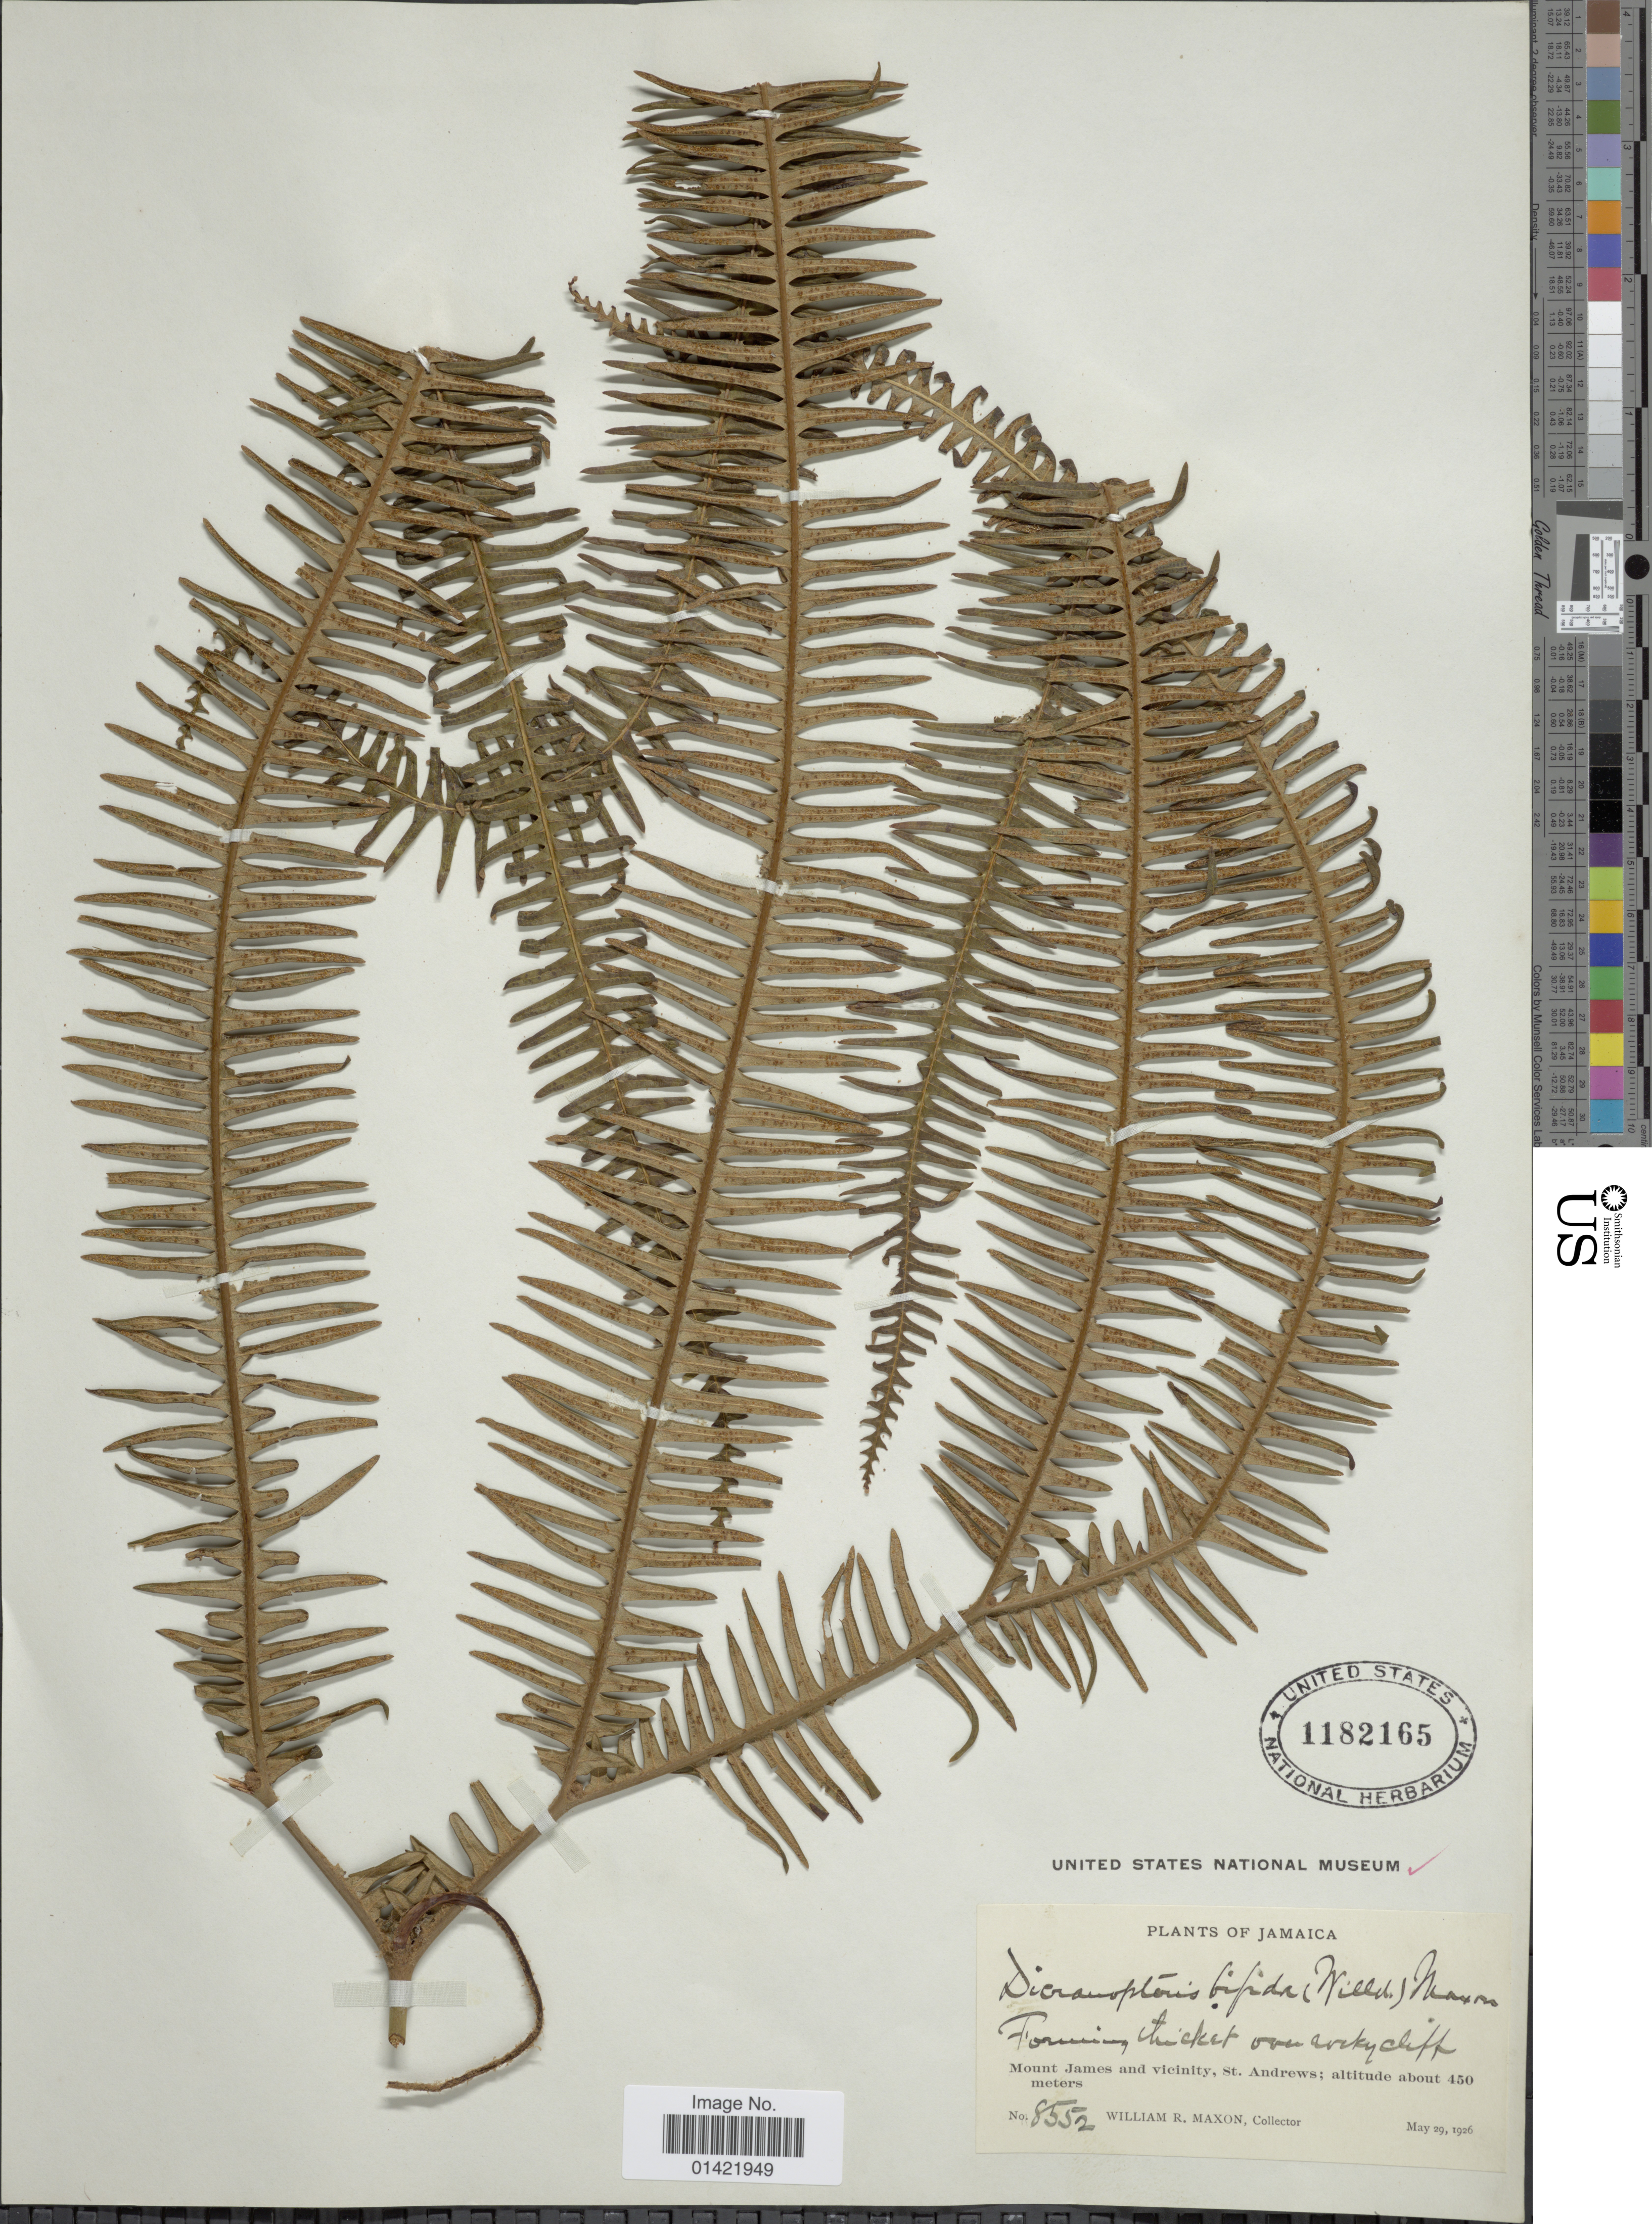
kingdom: Plantae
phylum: Tracheophyta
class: Polypodiopsida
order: Gleicheniales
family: Gleicheniaceae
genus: Sticherus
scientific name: Sticherus bifidus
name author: (Willd.) Ching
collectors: W. R. Maxon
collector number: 8552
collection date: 1926-05-29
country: Jamaica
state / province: Saint Andrew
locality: Mount James and vicinity, St. Andrews.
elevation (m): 450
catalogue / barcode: US 1182165